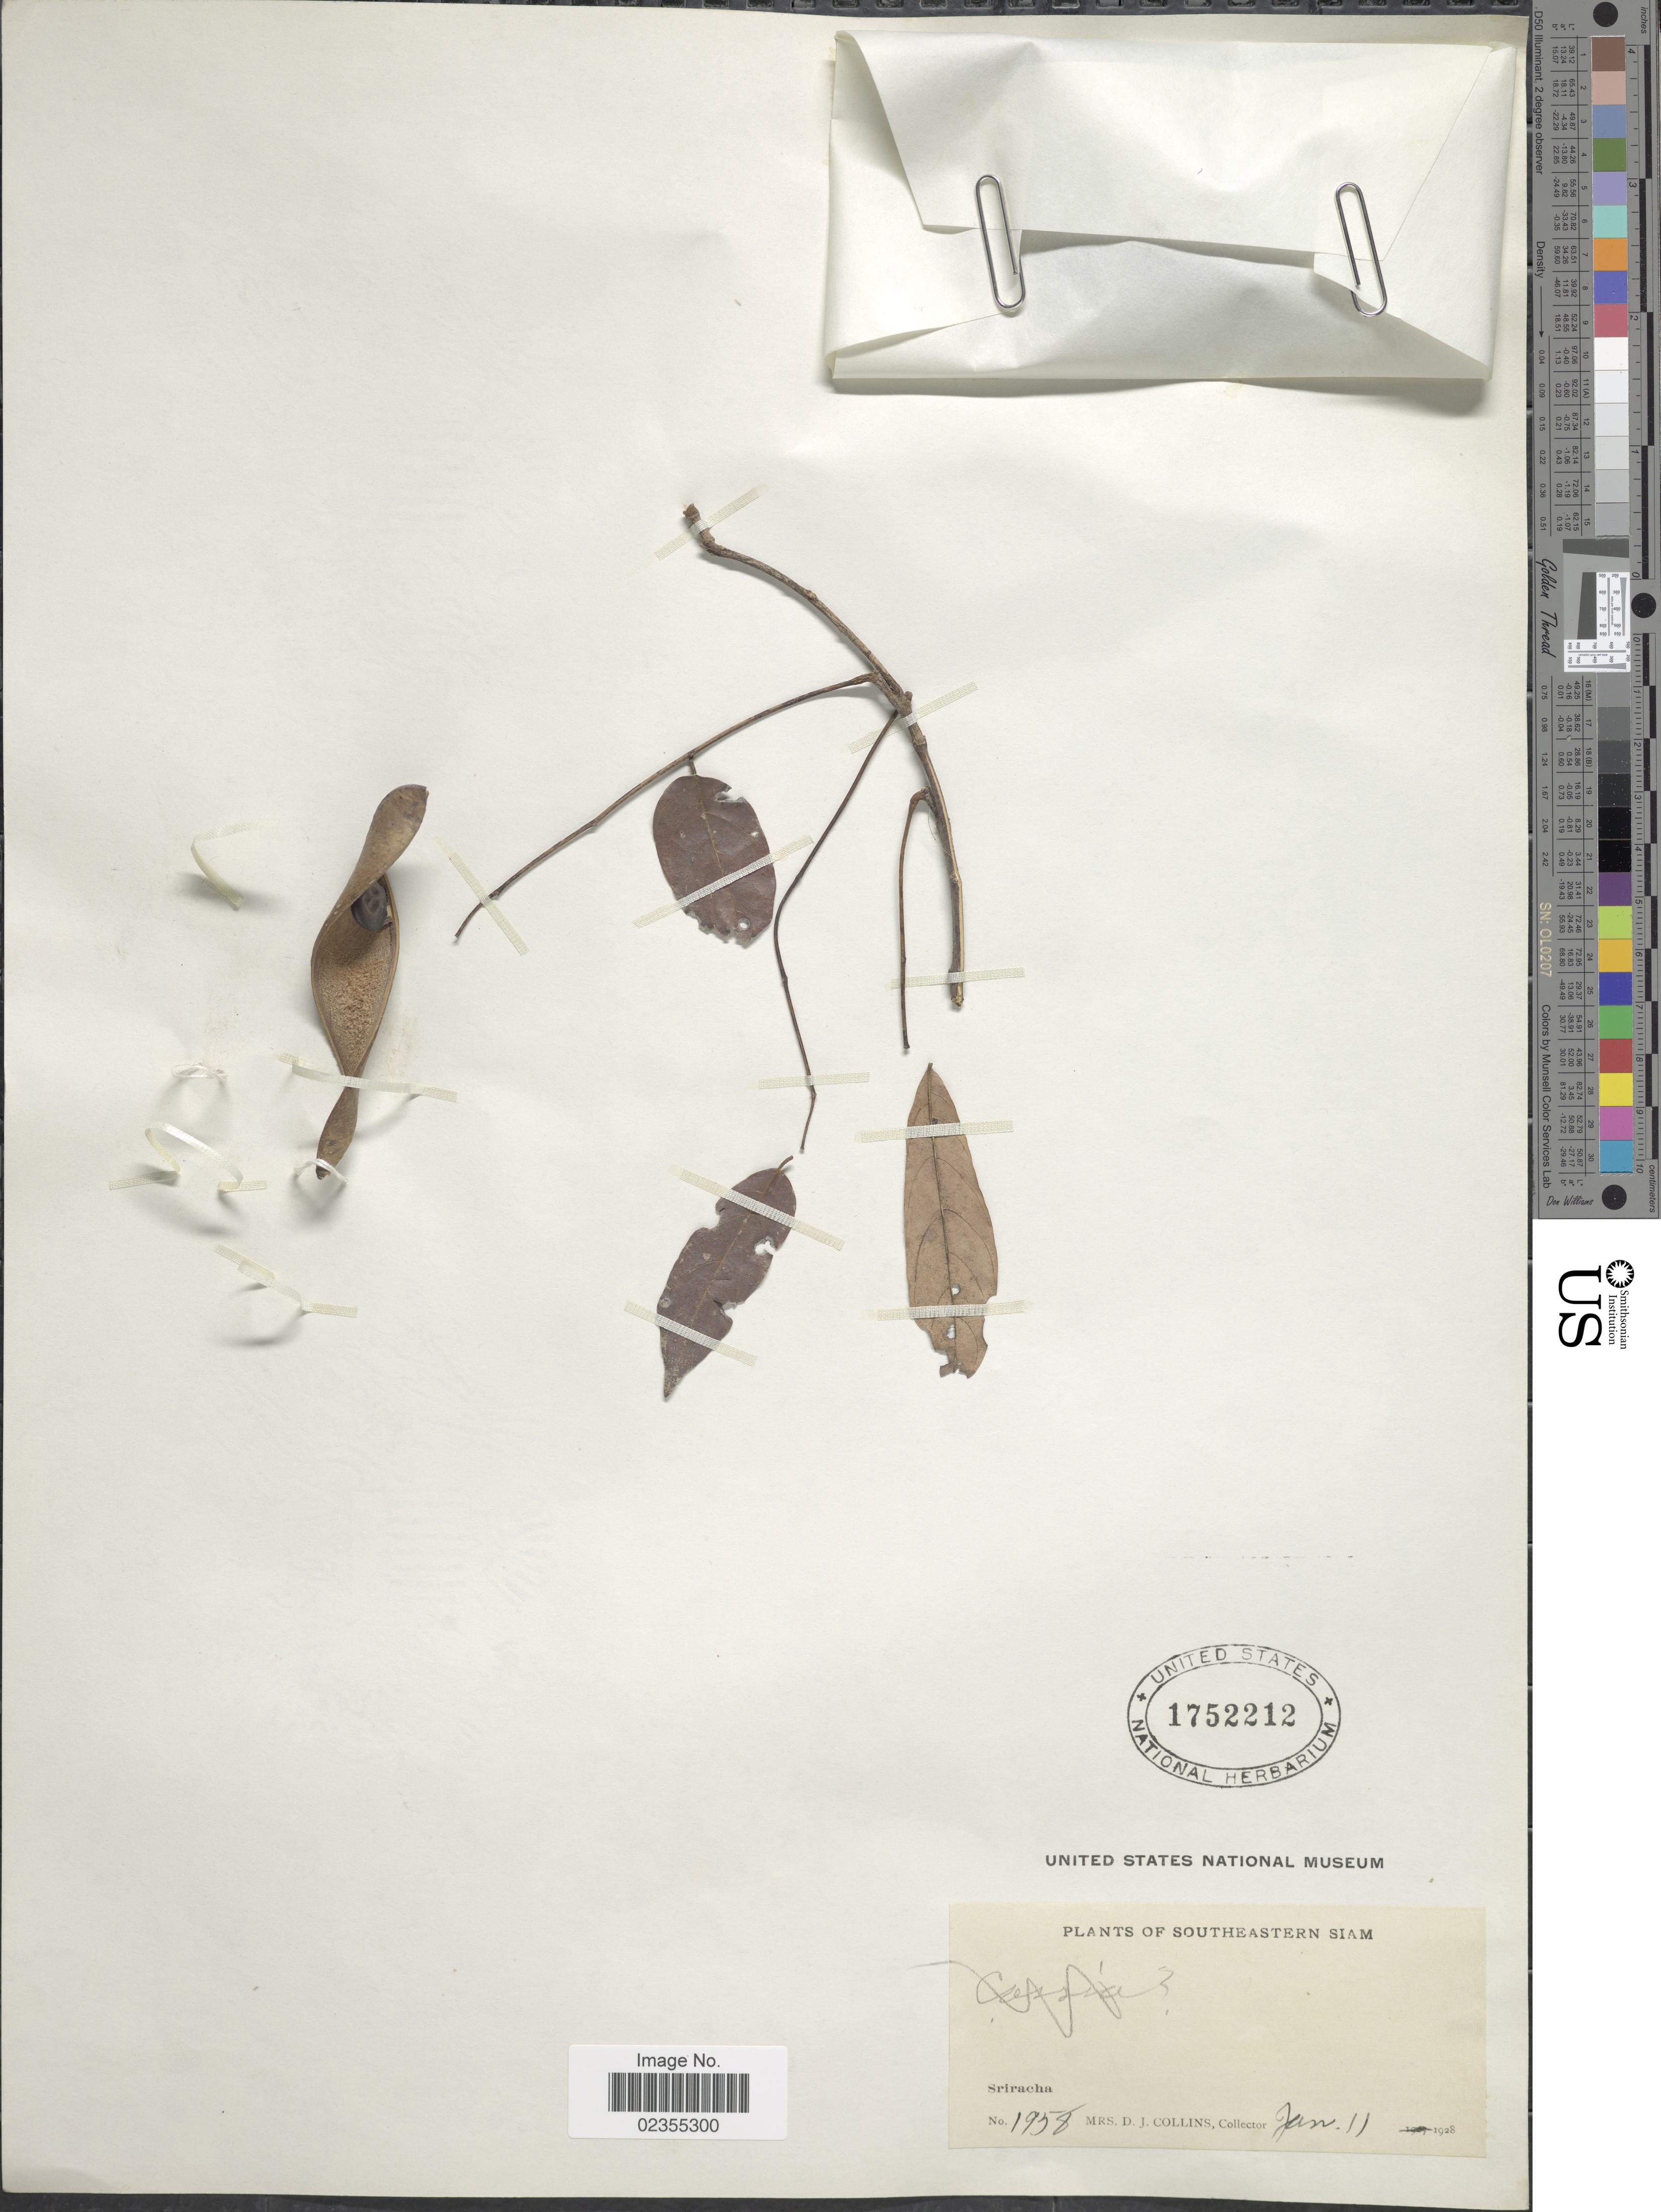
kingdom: Plantae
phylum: Tracheophyta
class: Magnoliopsida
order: Fabales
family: Fabaceae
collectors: J. Collins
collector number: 1958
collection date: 1928-01-11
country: Thailand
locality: Southeastern Siam, Sriracha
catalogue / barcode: US 1752212